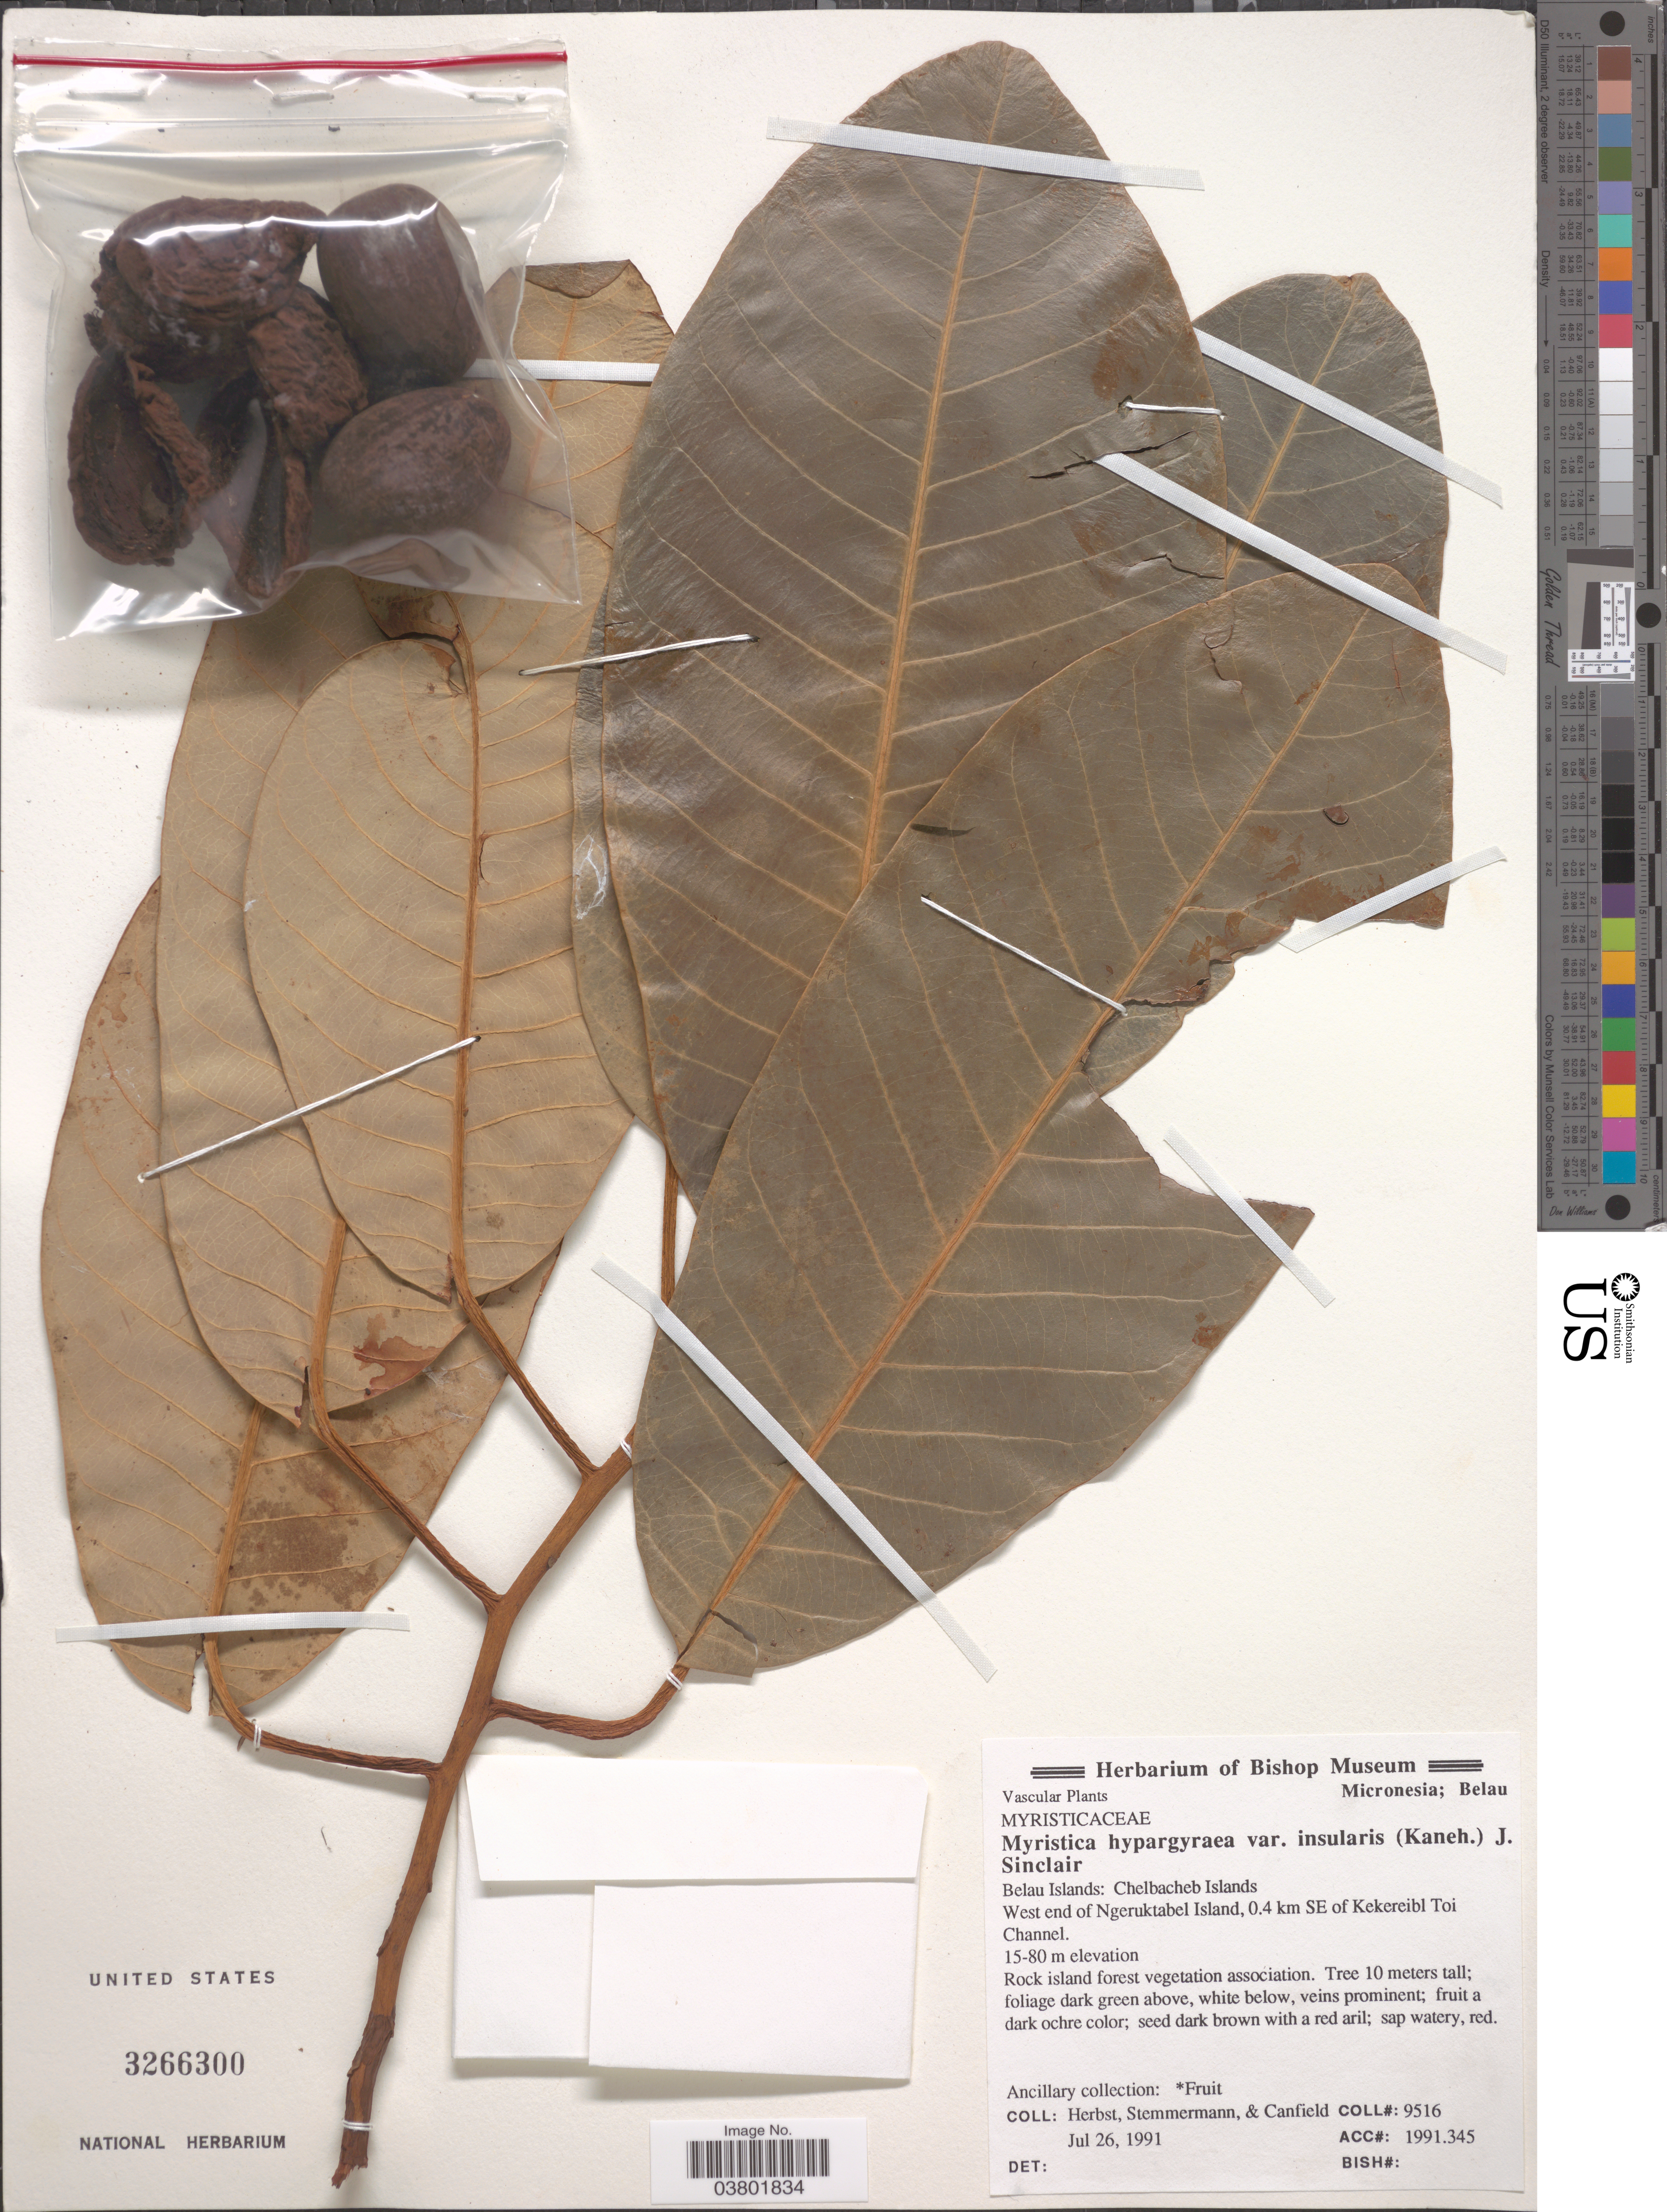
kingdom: Plantae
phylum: Tracheophyta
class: Magnoliopsida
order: Magnoliales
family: Myristicaceae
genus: Myristica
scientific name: Myristica hypargyraea subsp. insularis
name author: (Kaneh.) W.J. de Wilde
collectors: -. Herbst, -. Stemmermann & -. Canfield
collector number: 9516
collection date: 1991-07-26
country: Palau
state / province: Koror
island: Ngeruktabel [Urukthapel]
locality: Belau Islands: Chelbacheb Islands. West end of Ngeruktabel Island, 0.4 km SE of Kekereibl Toi Channel.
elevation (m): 15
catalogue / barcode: US 3266300